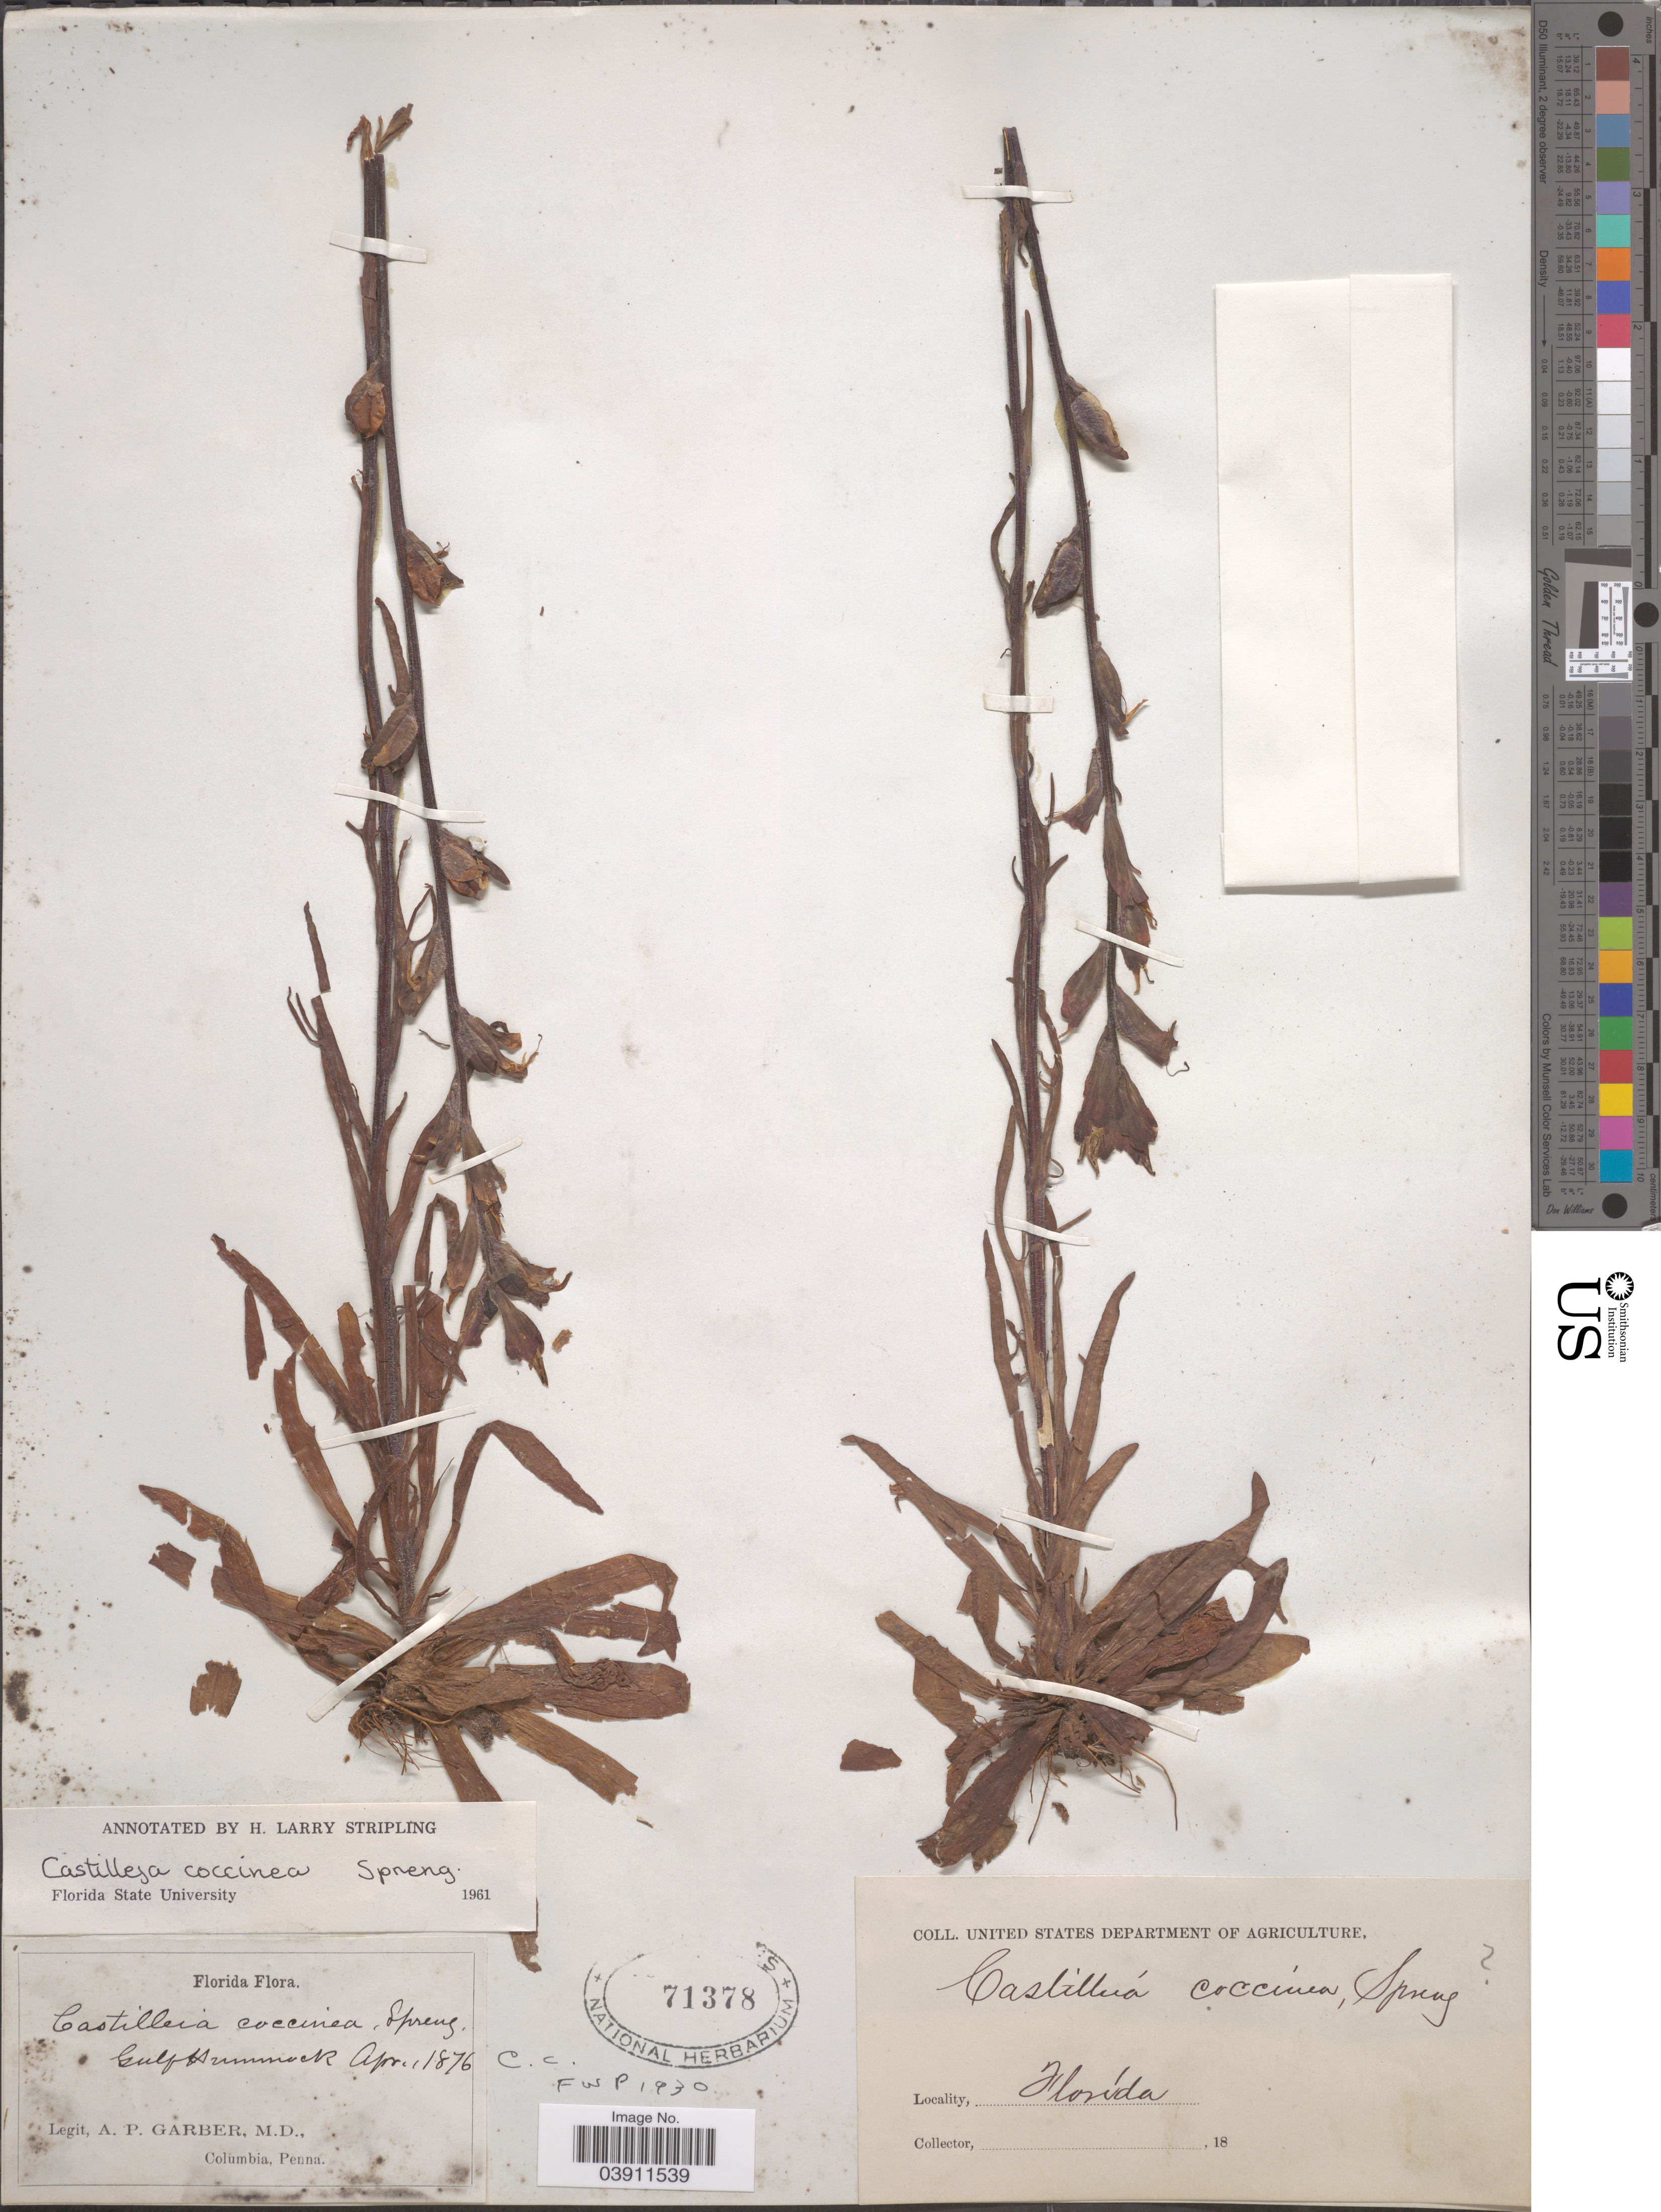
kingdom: Plantae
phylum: Tracheophyta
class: Magnoliopsida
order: Lamiales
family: Orobanchaceae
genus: Castilleja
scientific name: Castilleja coccinea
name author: (L.) Spreng.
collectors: A. P. Garber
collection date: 1876-04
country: United States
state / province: Florida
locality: Gulf Hammock.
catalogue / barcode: US 71378